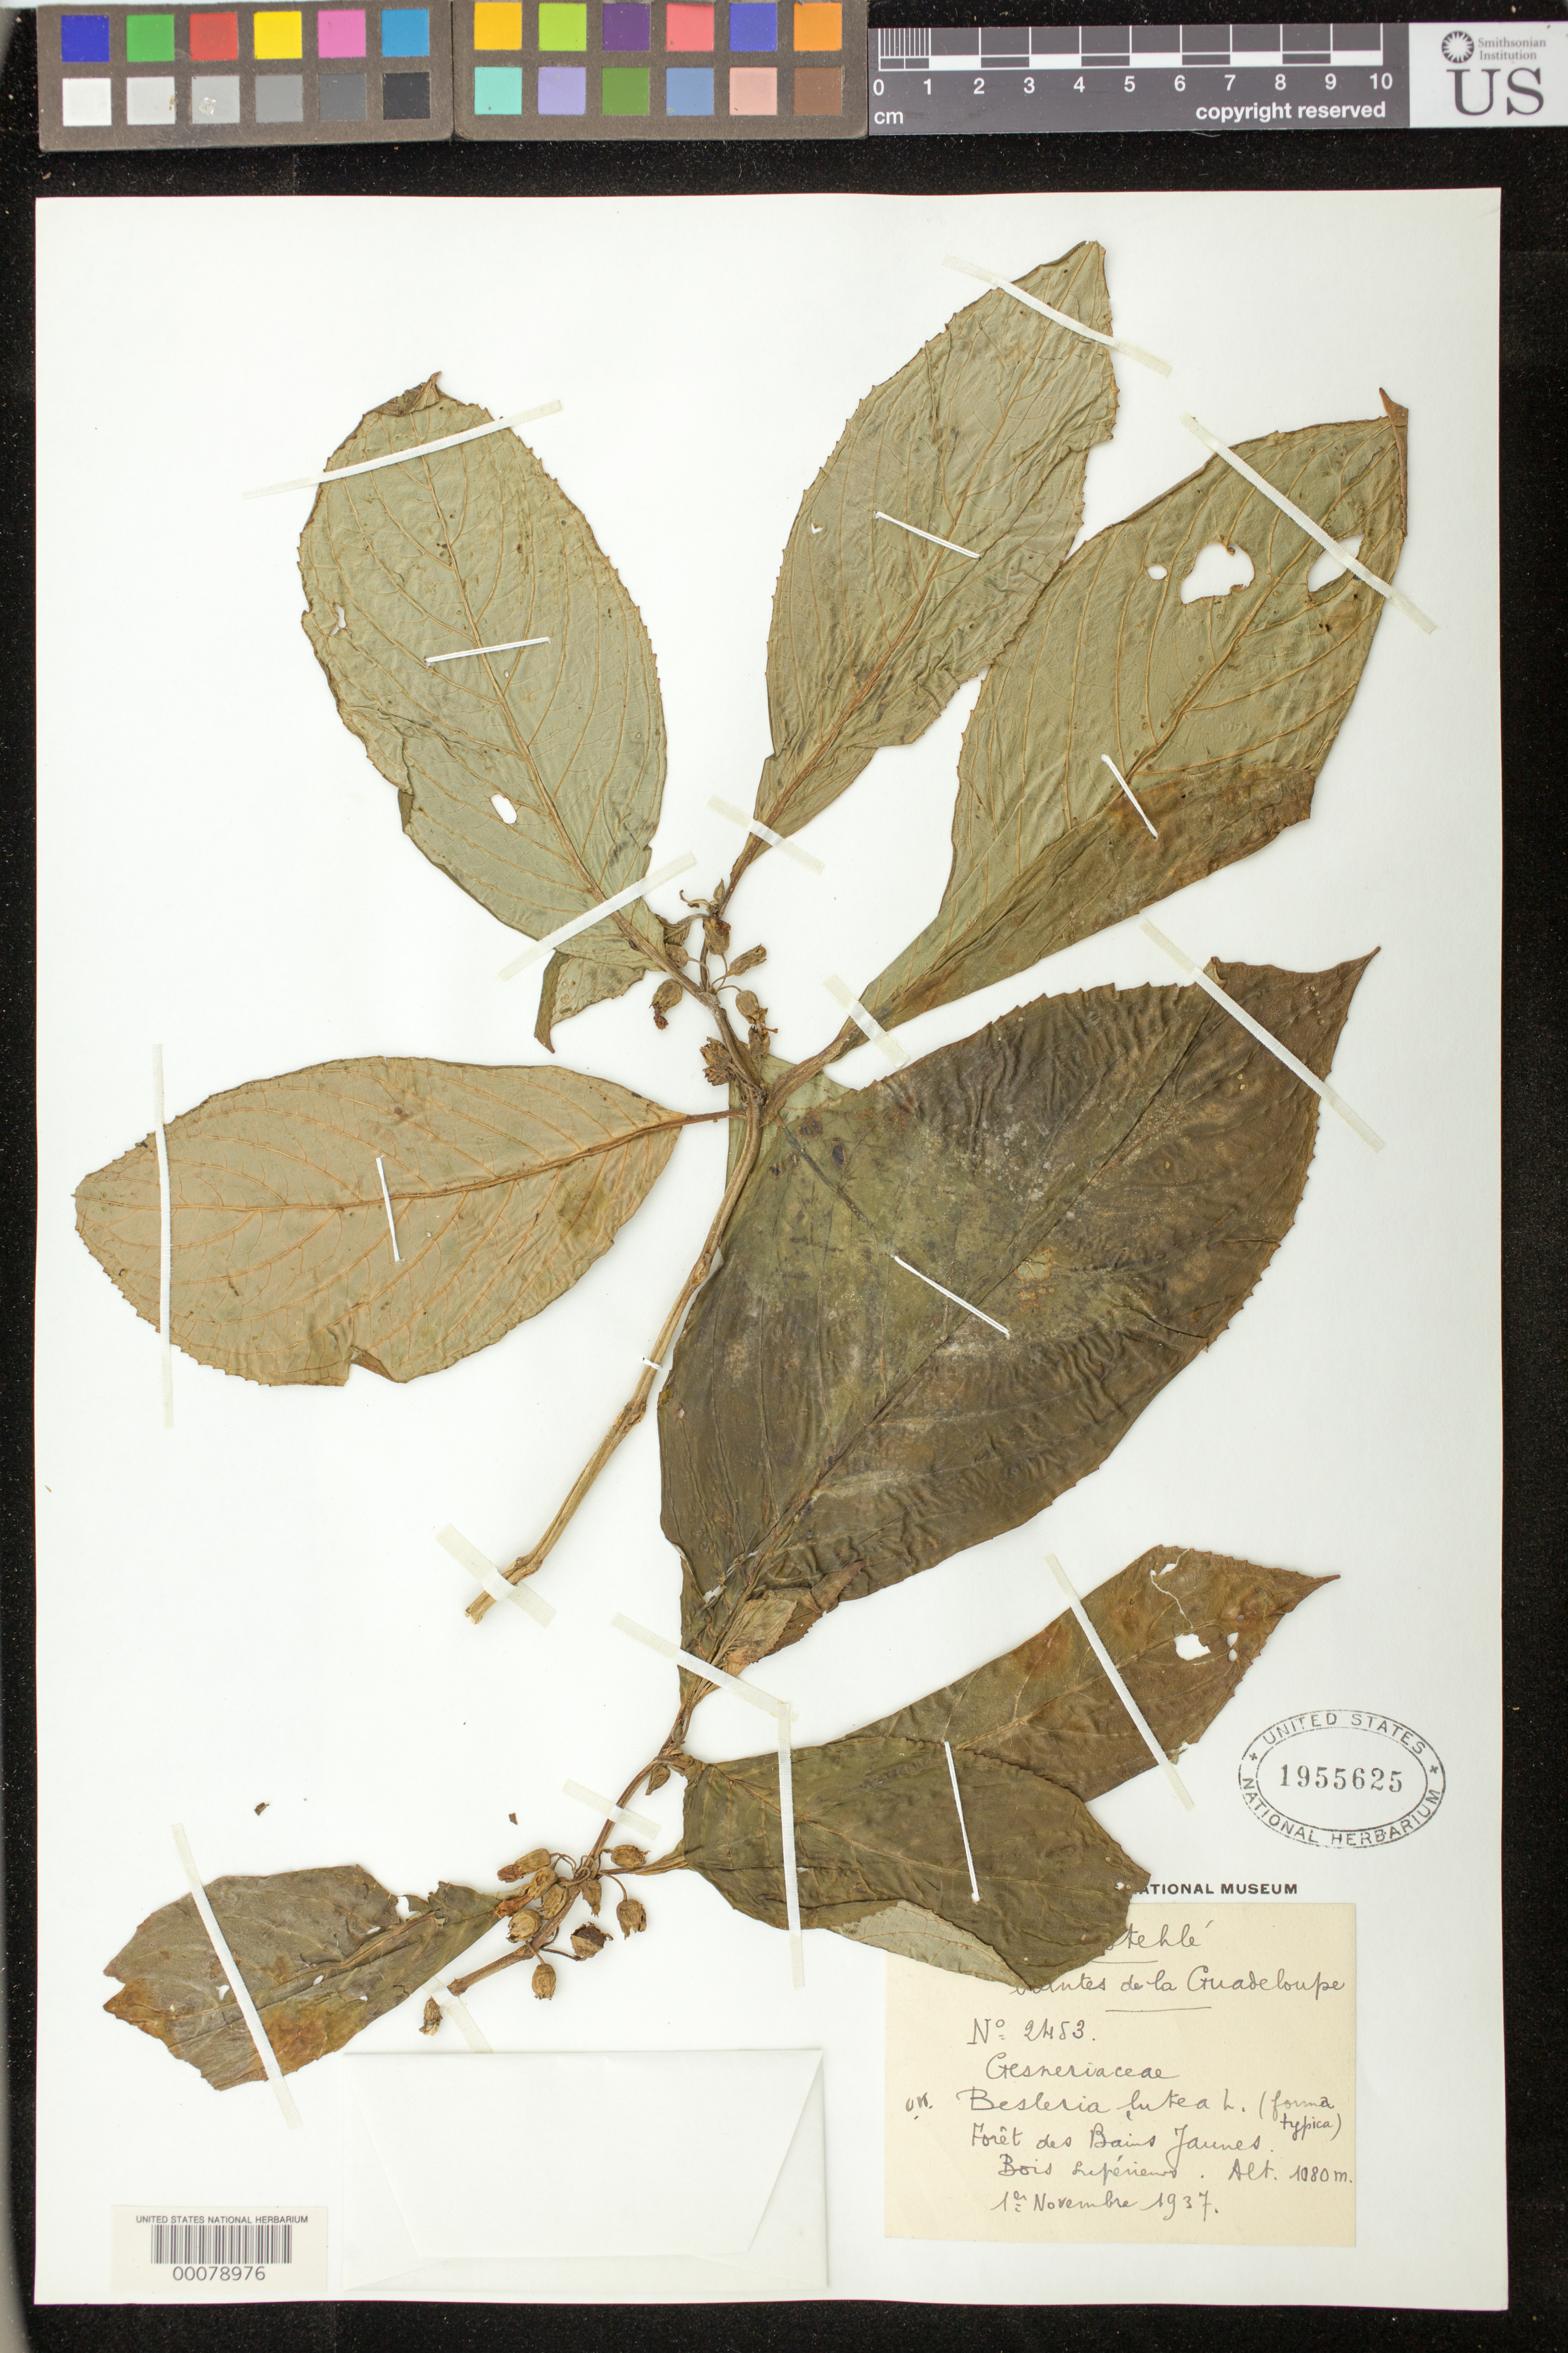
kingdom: Plantae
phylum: Tracheophyta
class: Magnoliopsida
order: Lamiales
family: Gesneriaceae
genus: Besleria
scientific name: Besleria lutea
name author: L.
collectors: H. Stehlé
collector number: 2453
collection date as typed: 01 Nov 1937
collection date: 1937-11-01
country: Guadeloupe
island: Basse Terre [Guadeloupe]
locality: Bains Jaunes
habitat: Forests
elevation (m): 1080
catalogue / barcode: US 1955625